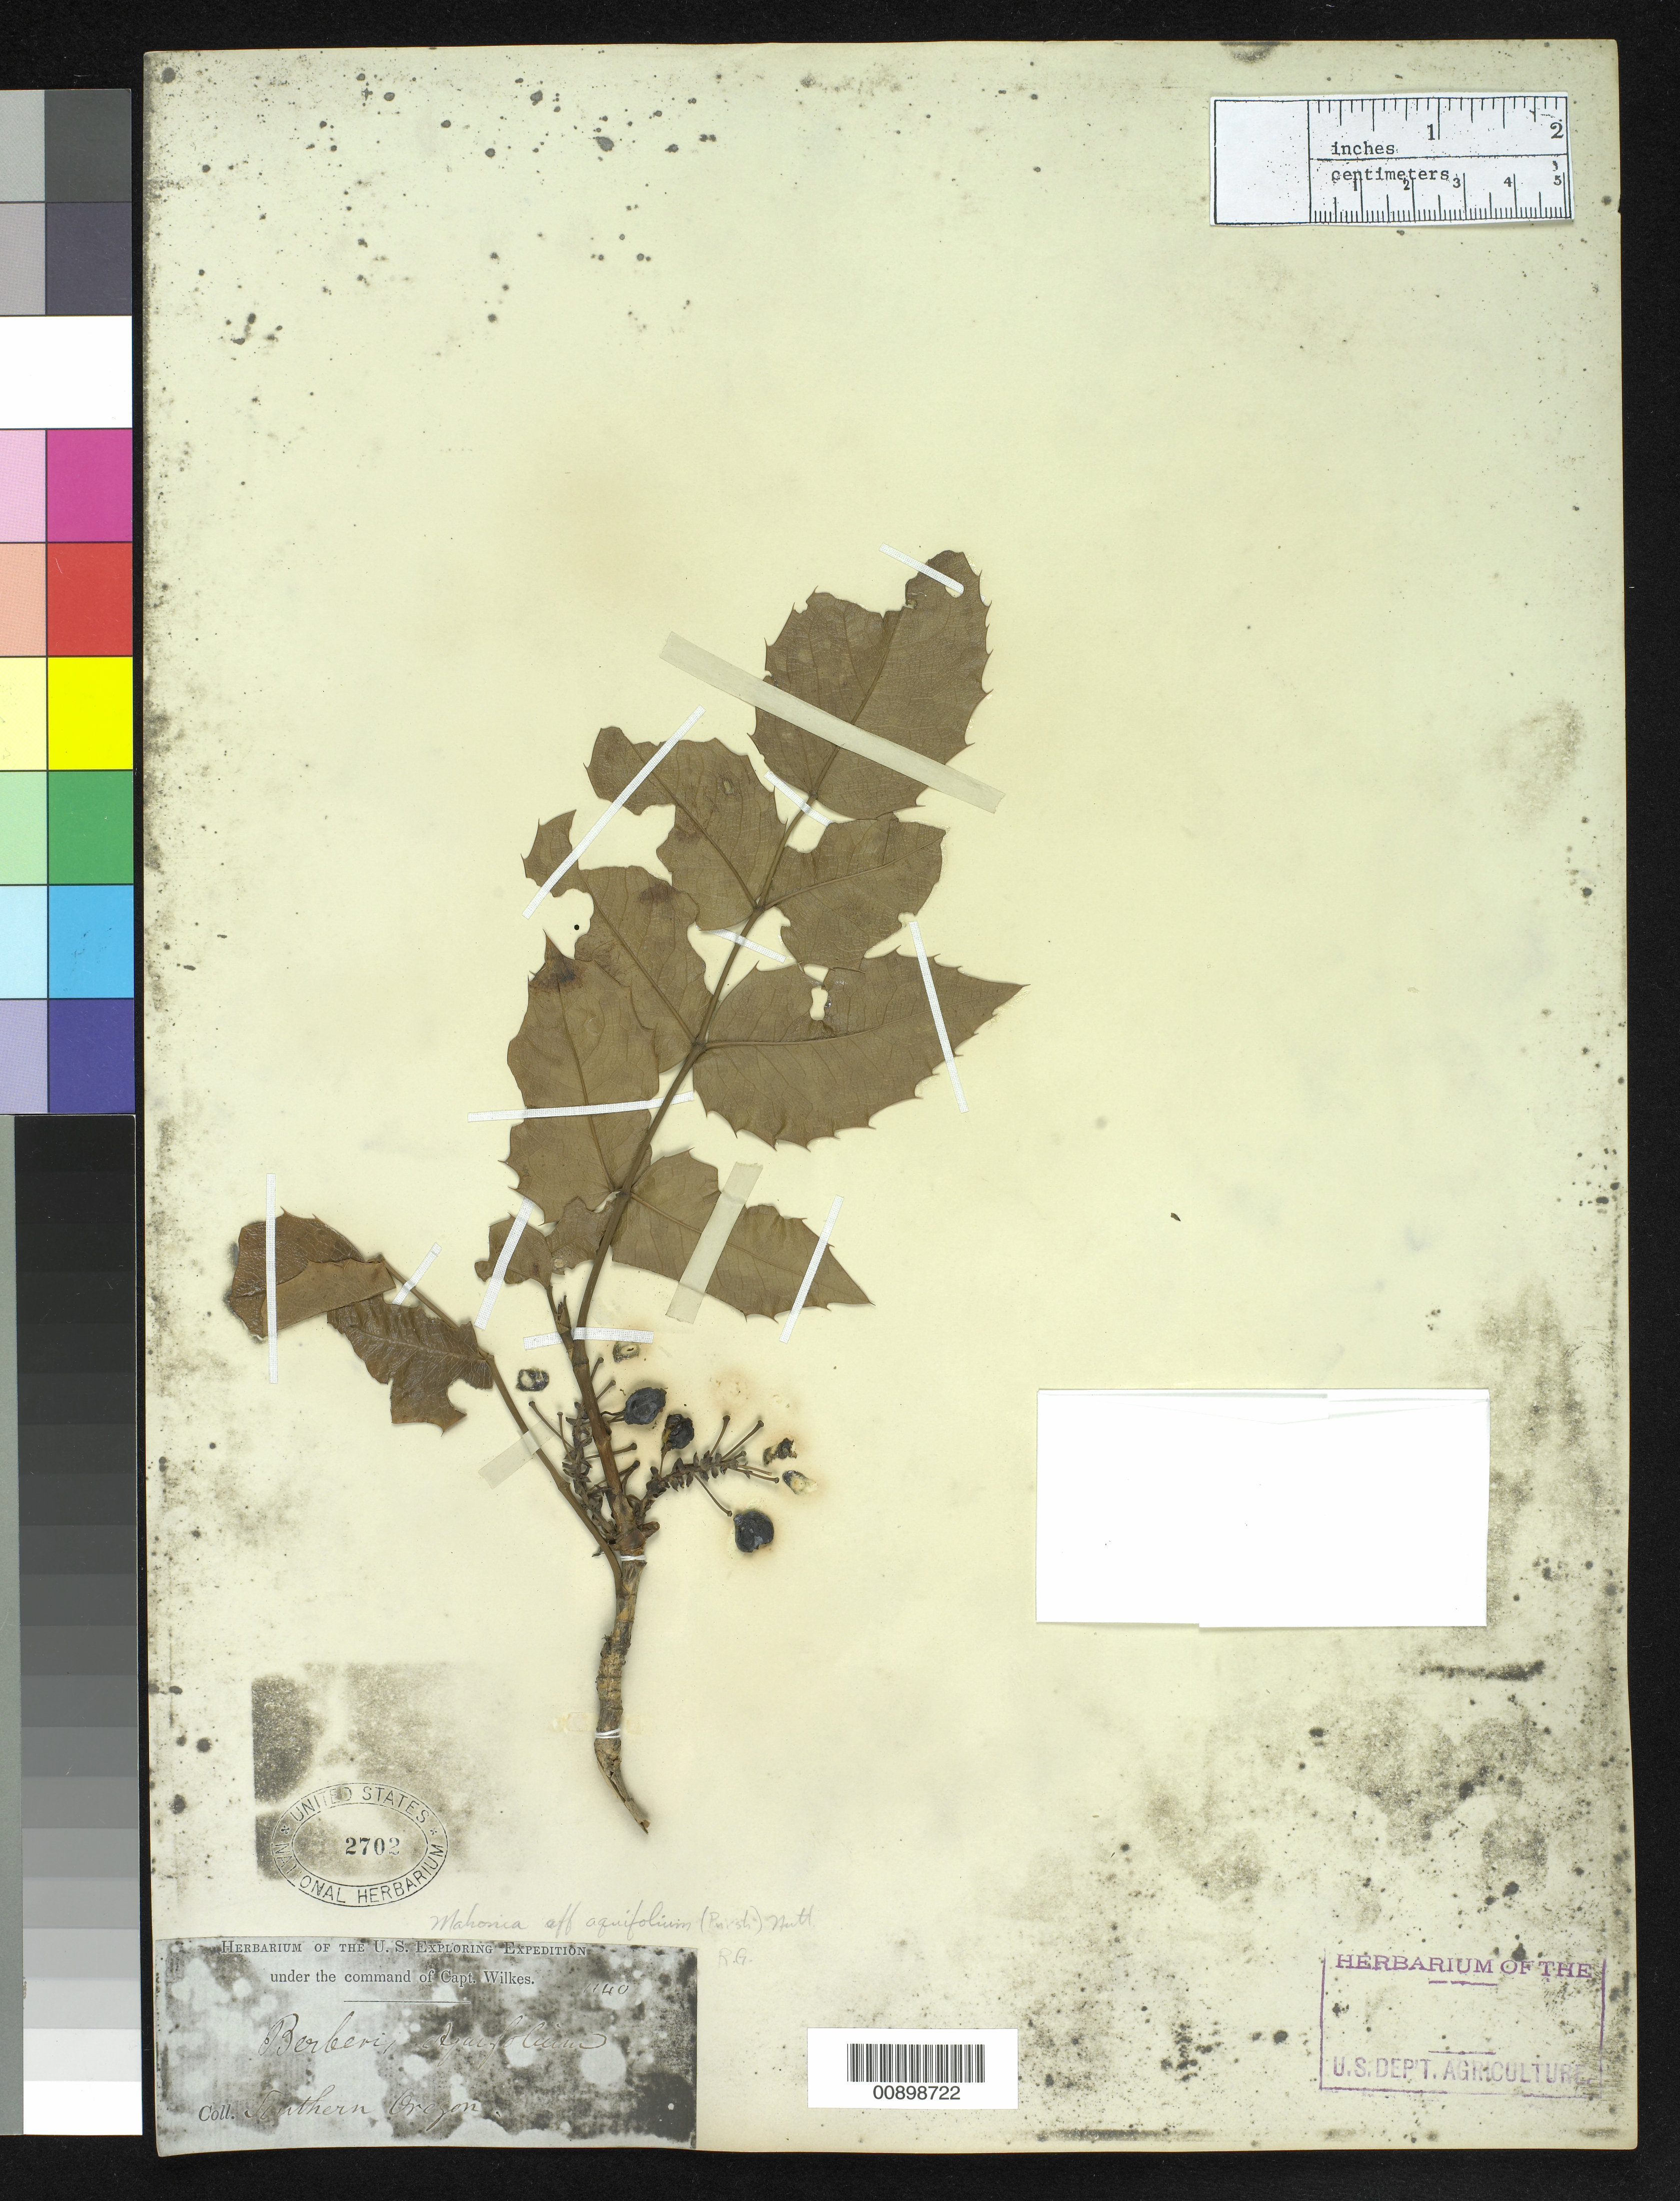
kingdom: Plantae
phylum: Tracheophyta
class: Magnoliopsida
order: Ranunculales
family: Berberidaceae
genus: Mahonia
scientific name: Mahonia aquifolium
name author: (Pursh) Nutt.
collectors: Wilkes Explor. Exped.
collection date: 1838/1842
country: United States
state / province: Oregon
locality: Southern Oregon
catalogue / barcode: US 2702